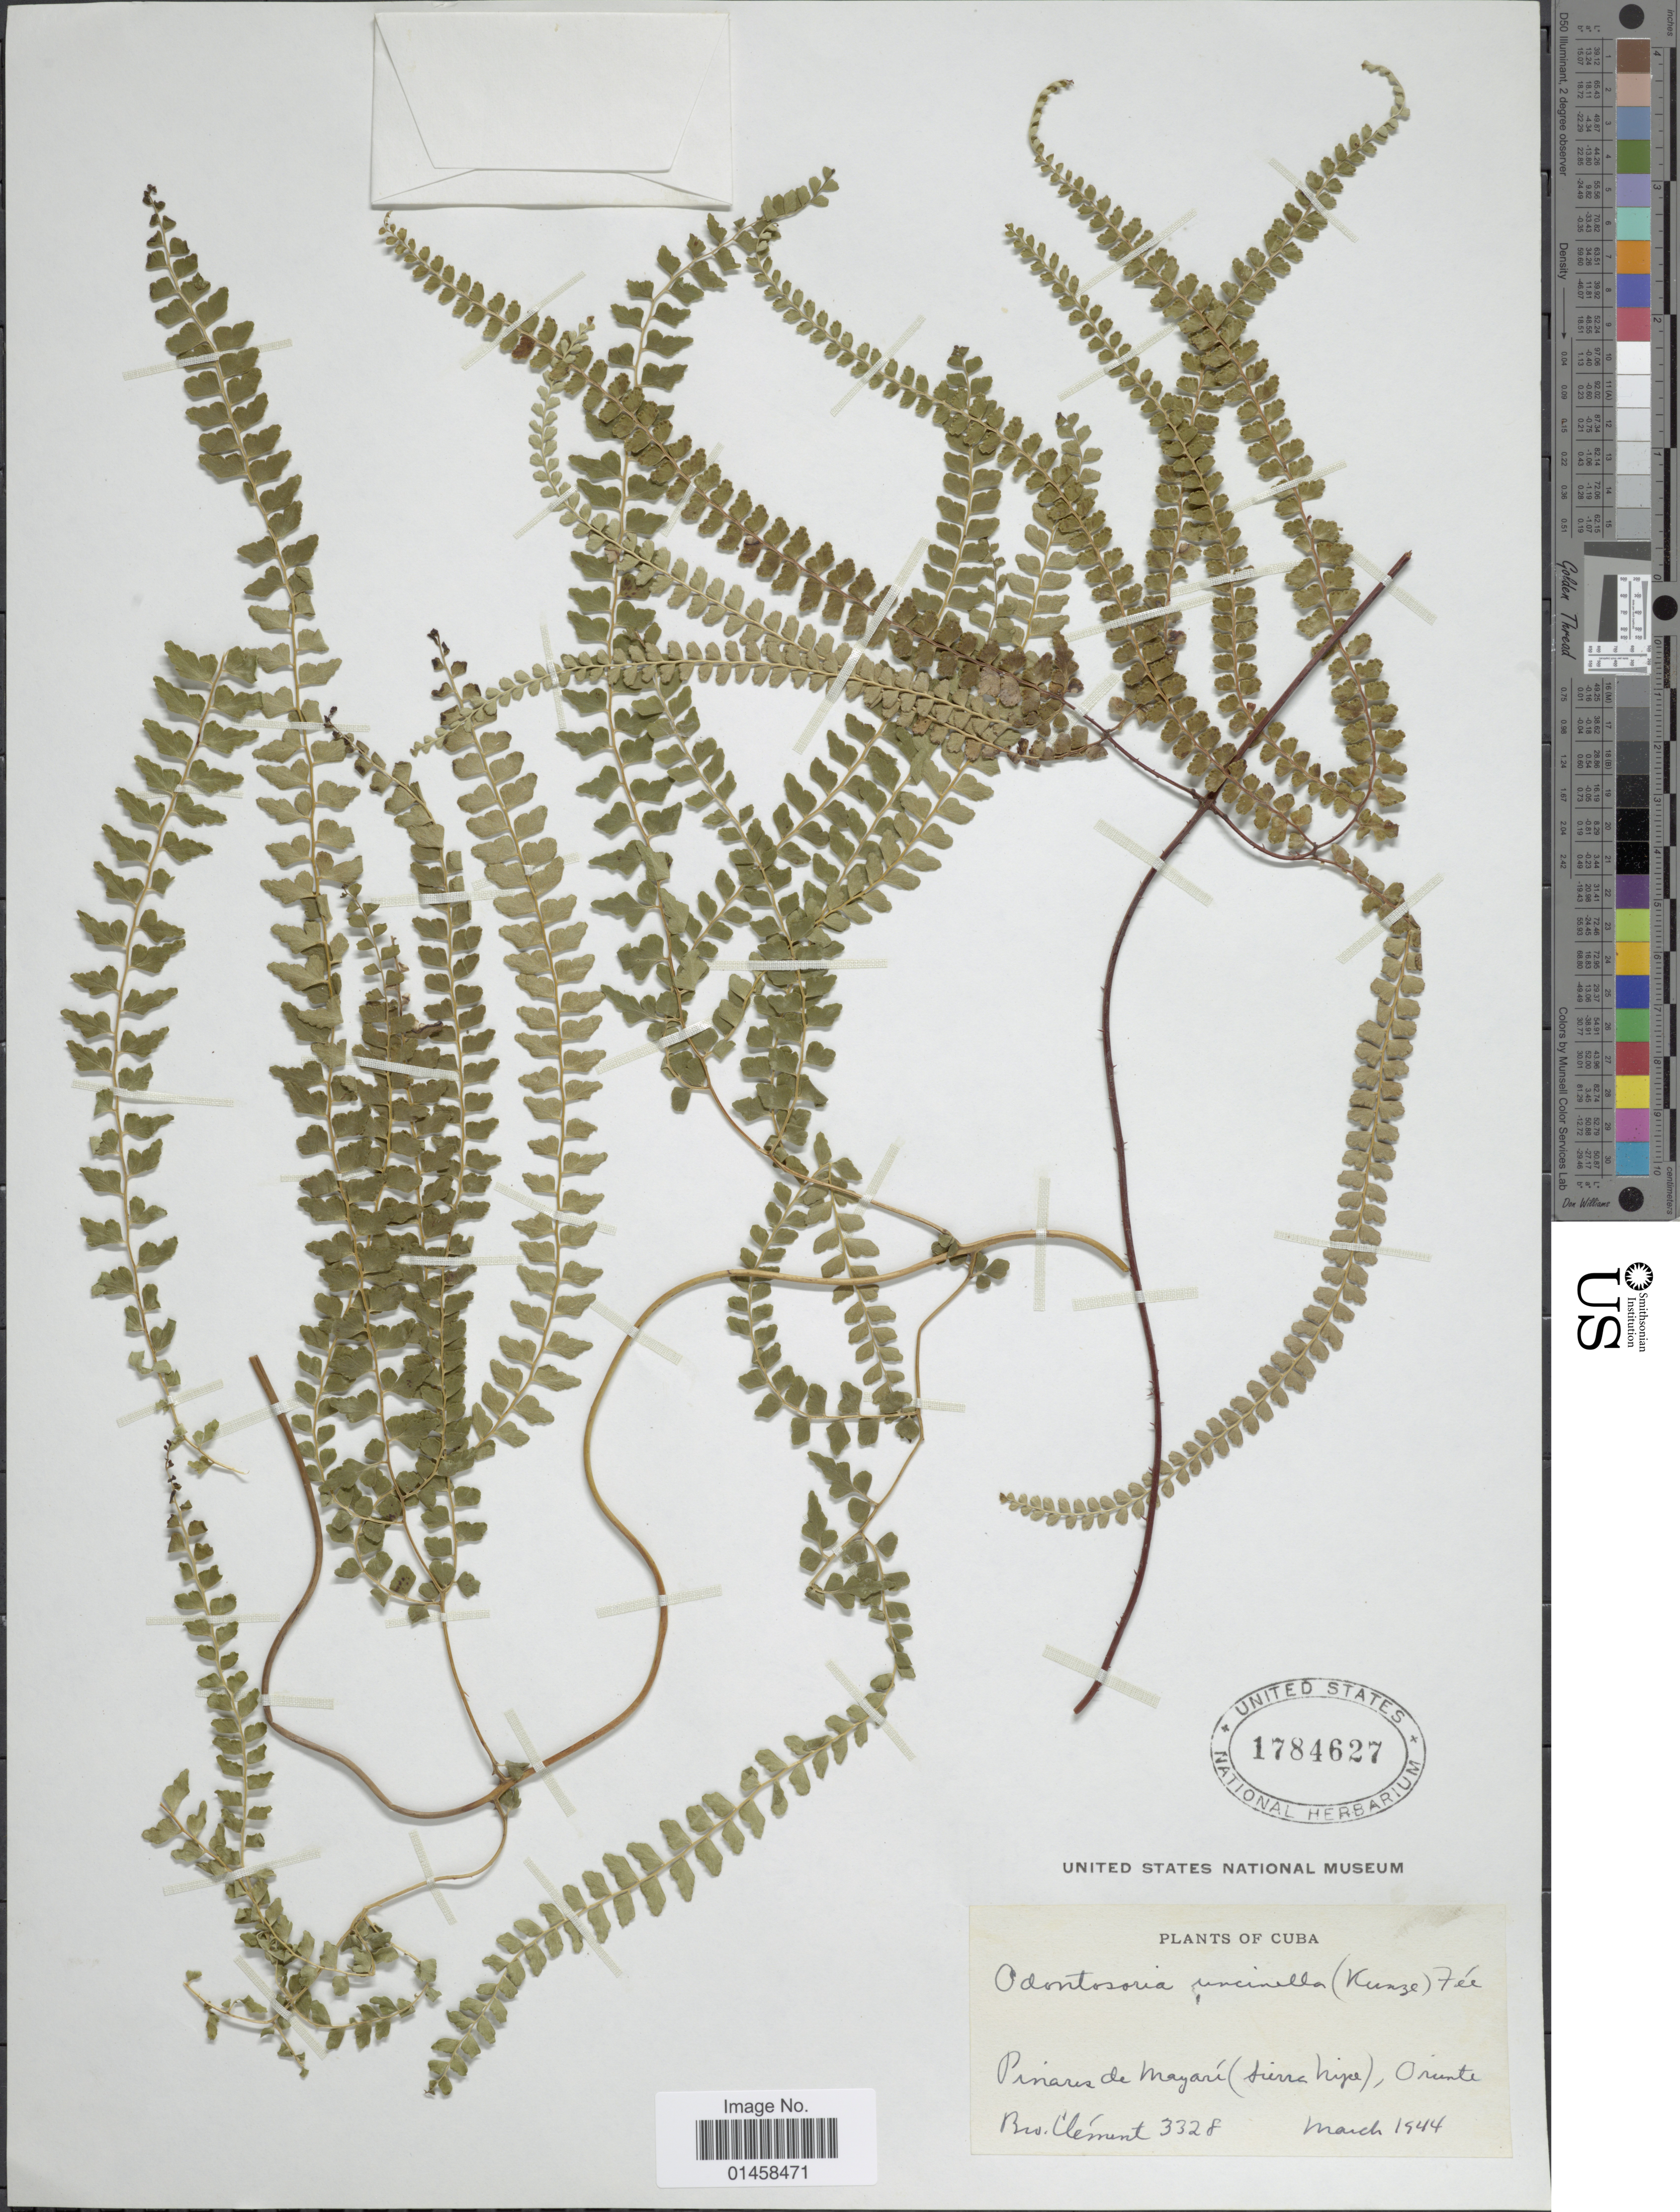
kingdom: Plantae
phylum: Tracheophyta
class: Polypodiopsida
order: Polypodiales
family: Lindsaeaceae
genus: Odontosoria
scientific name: Odontosoria scandens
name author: (Desv.) C. Chr.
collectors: B. Clement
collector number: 3328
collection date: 1944-03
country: Cuba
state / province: Oriente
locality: Pinares de Mayarí (Sierra Nipe)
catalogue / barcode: US 1784627